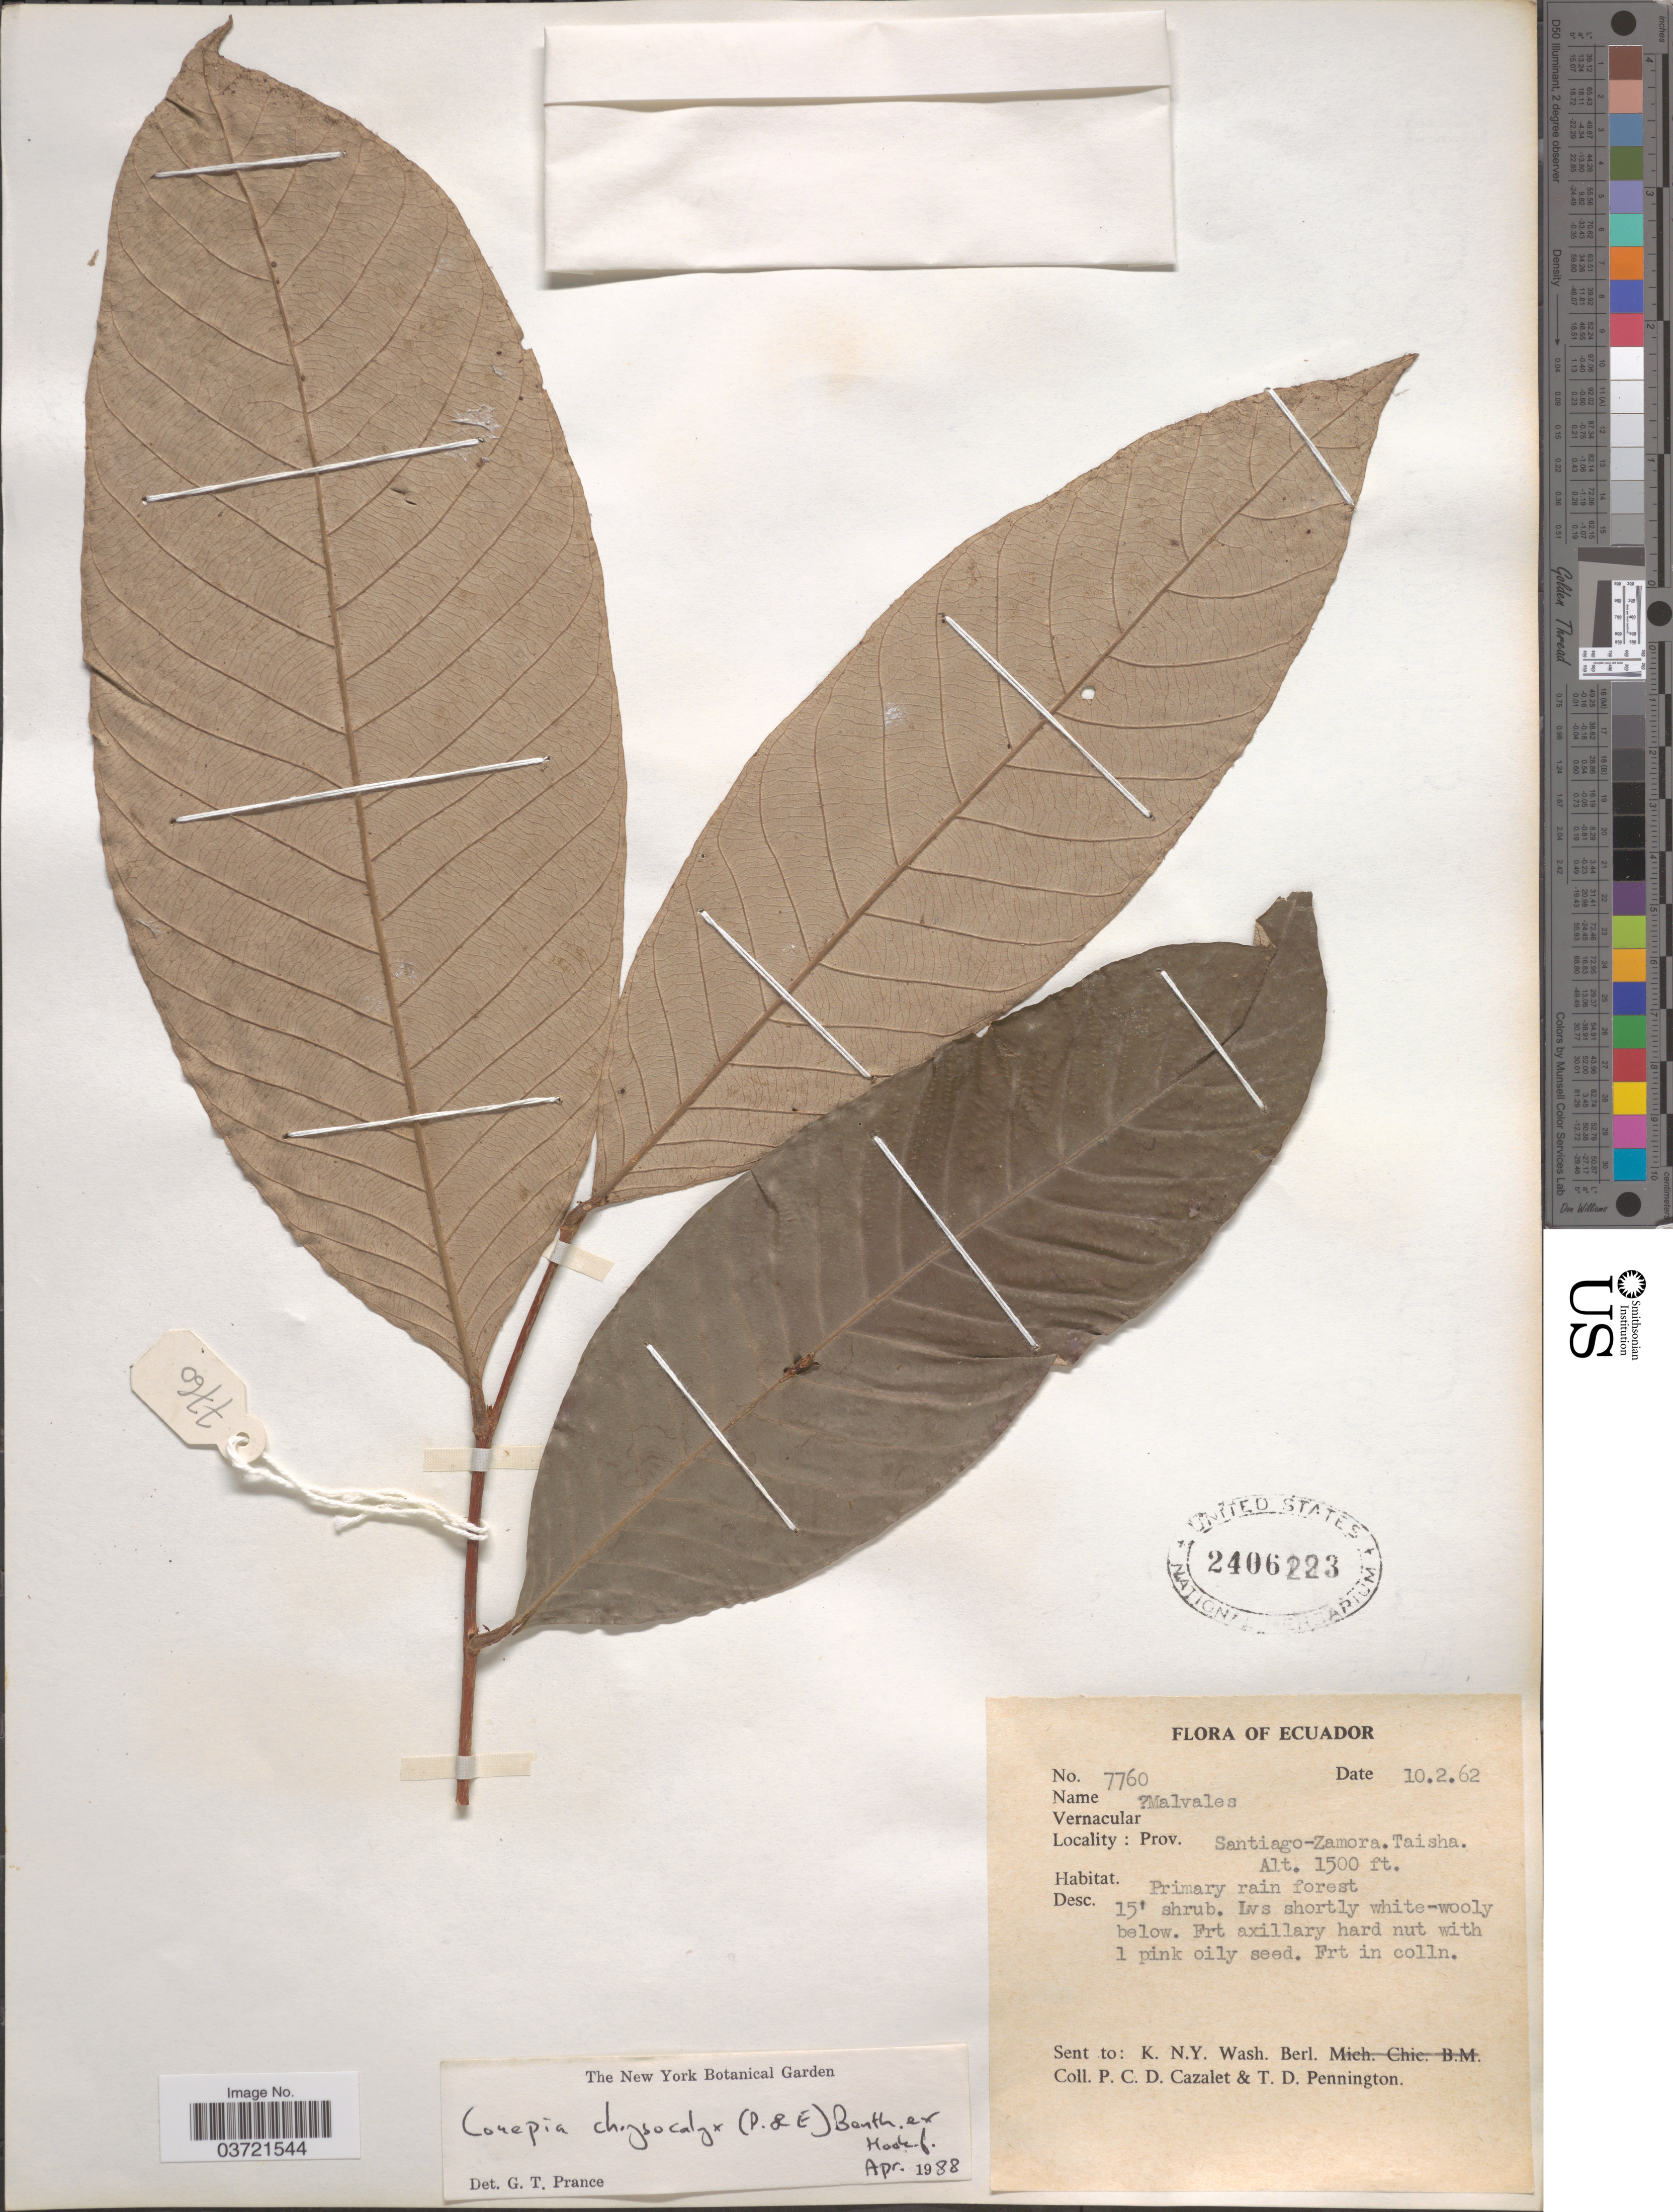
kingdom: Plantae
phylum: Tracheophyta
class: Magnoliopsida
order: Malpighiales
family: Chrysobalanaceae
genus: Couepia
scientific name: Couepia chrysocalyx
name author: (Poepp. & Endl.) Benth.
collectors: P. C. D. Cazalet & T. D. Pennington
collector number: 7760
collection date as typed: Transcribed d/m/y: 10/2/62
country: Ecuador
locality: Prov. Santiago-Zamora. Taisha.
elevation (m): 457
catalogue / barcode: US 2406223